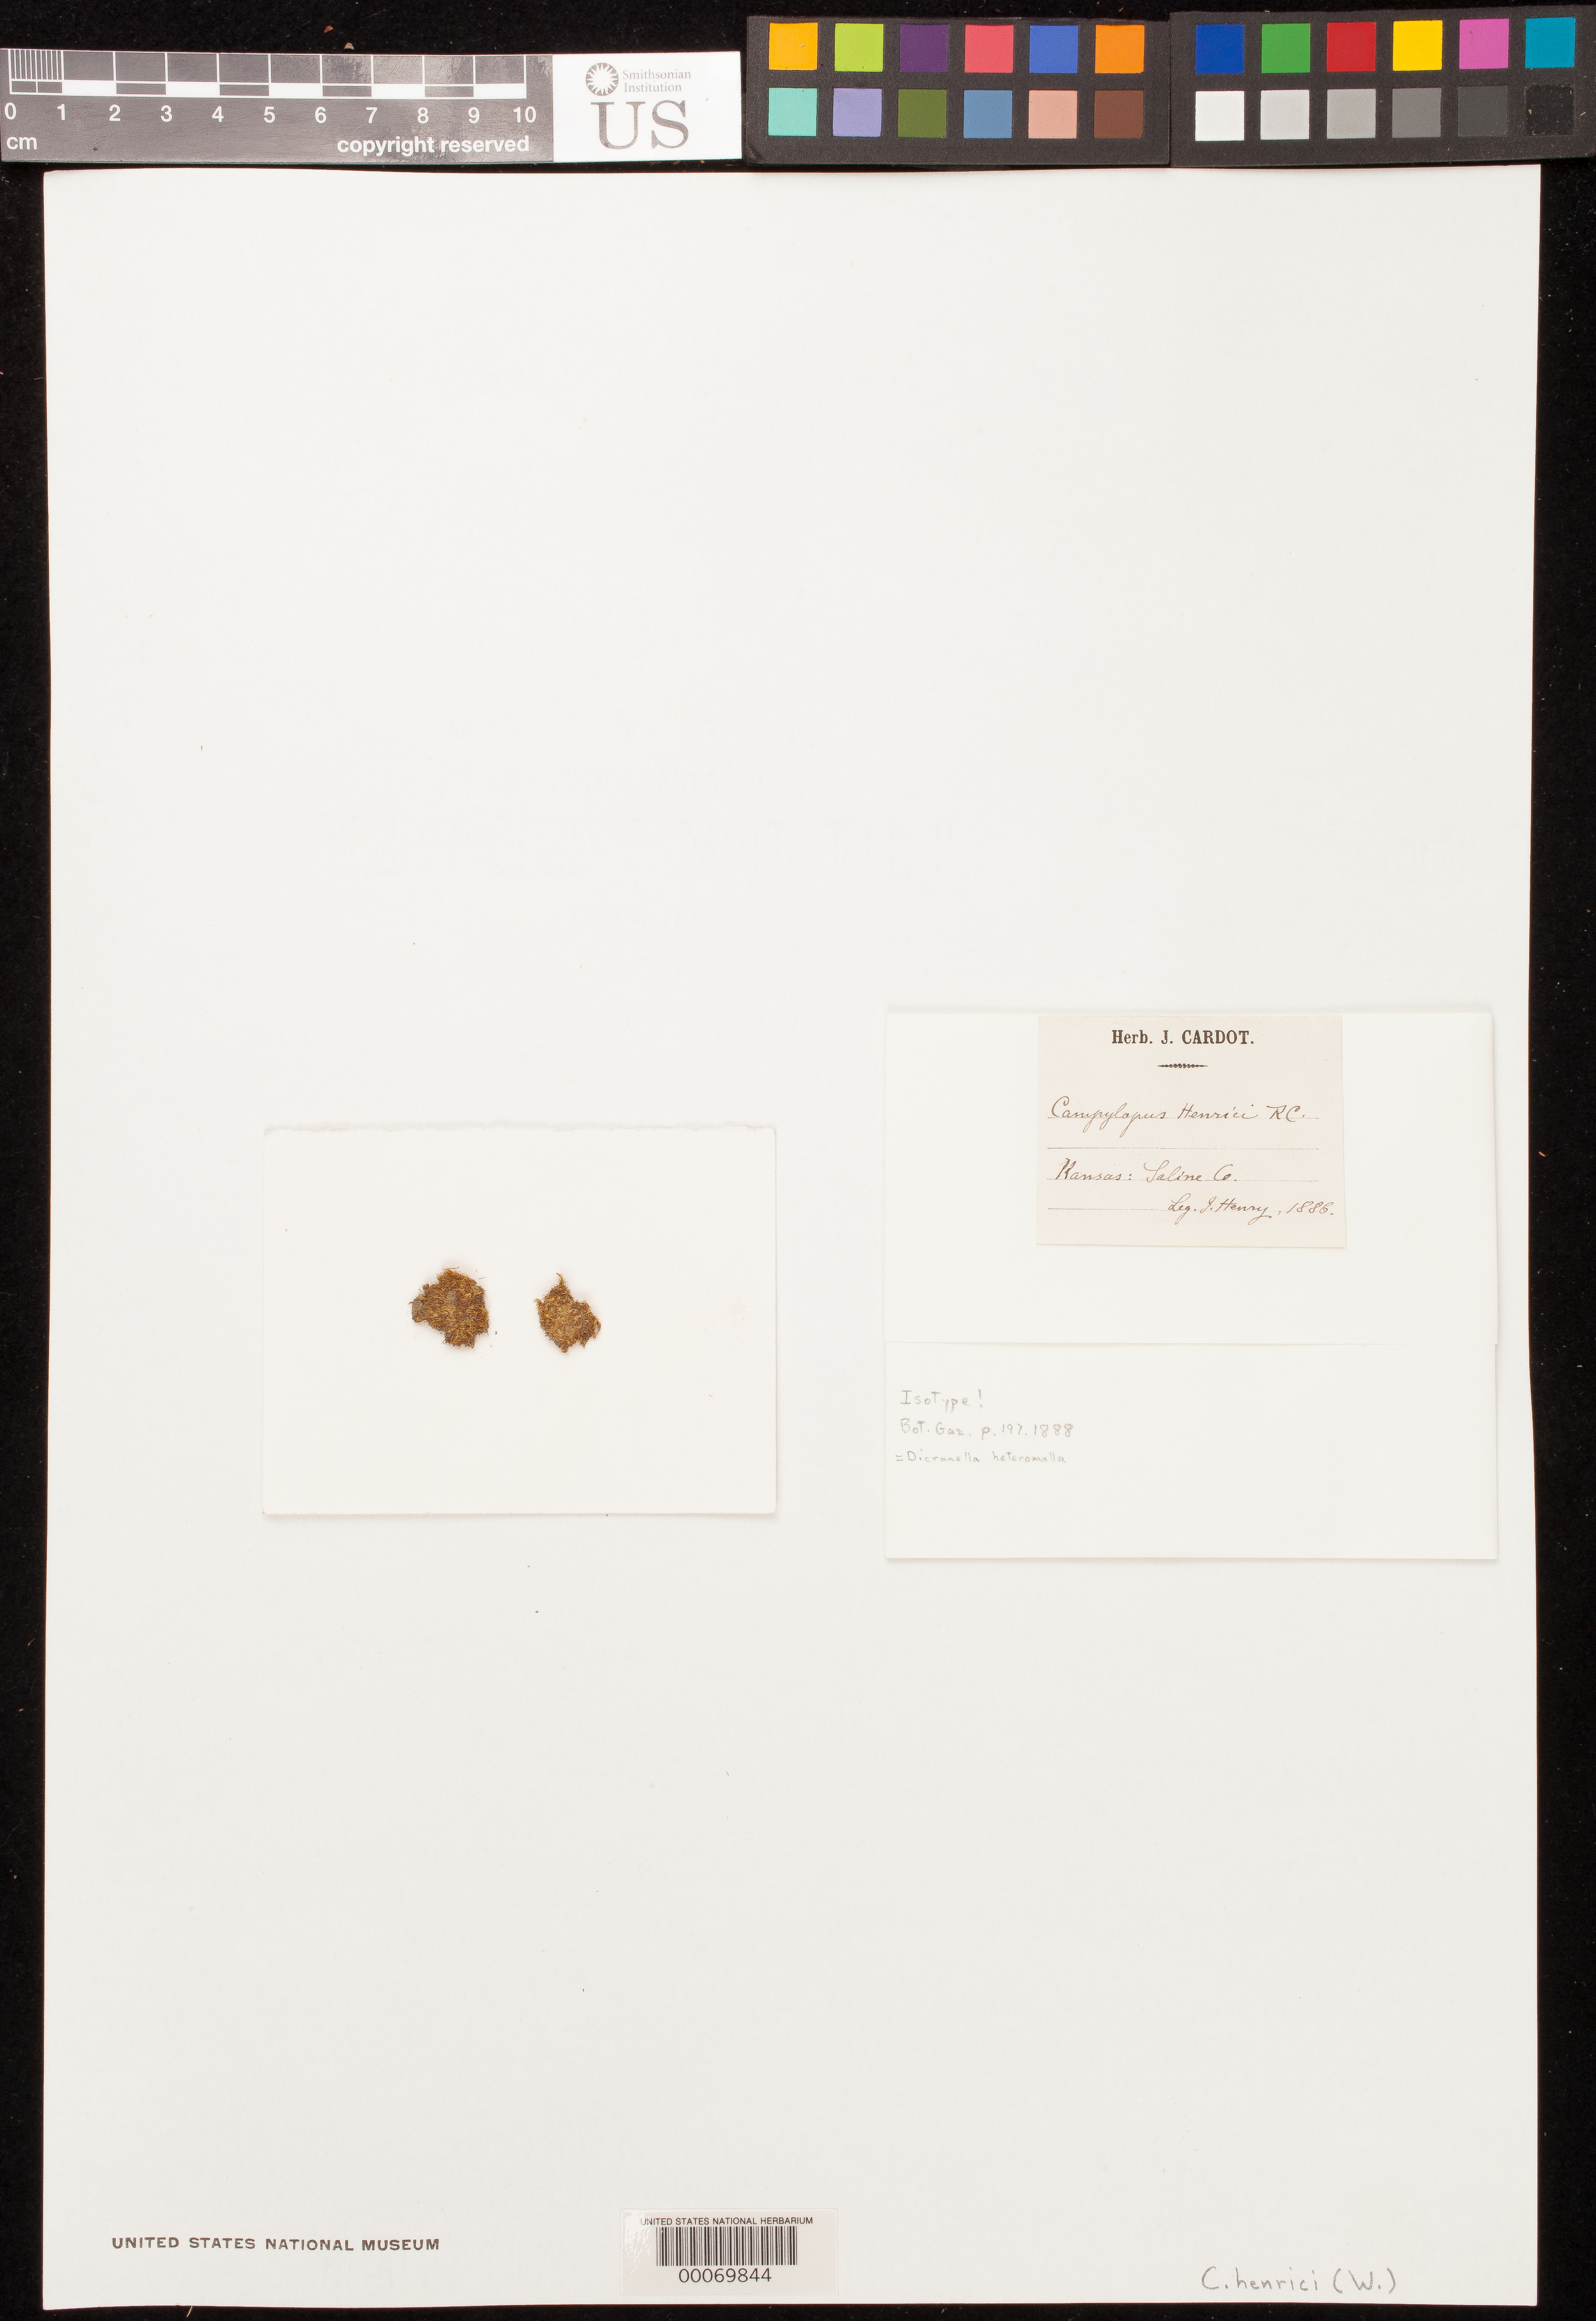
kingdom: Plantae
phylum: Bryophyta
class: Bryopsida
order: Dicranales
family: Leucobryaceae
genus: Campylopus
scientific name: Campylopus henrici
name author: Renauld & Cardot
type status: Isotype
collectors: J. Henry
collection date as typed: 1886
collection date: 1886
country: United States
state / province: Kansas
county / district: Saline